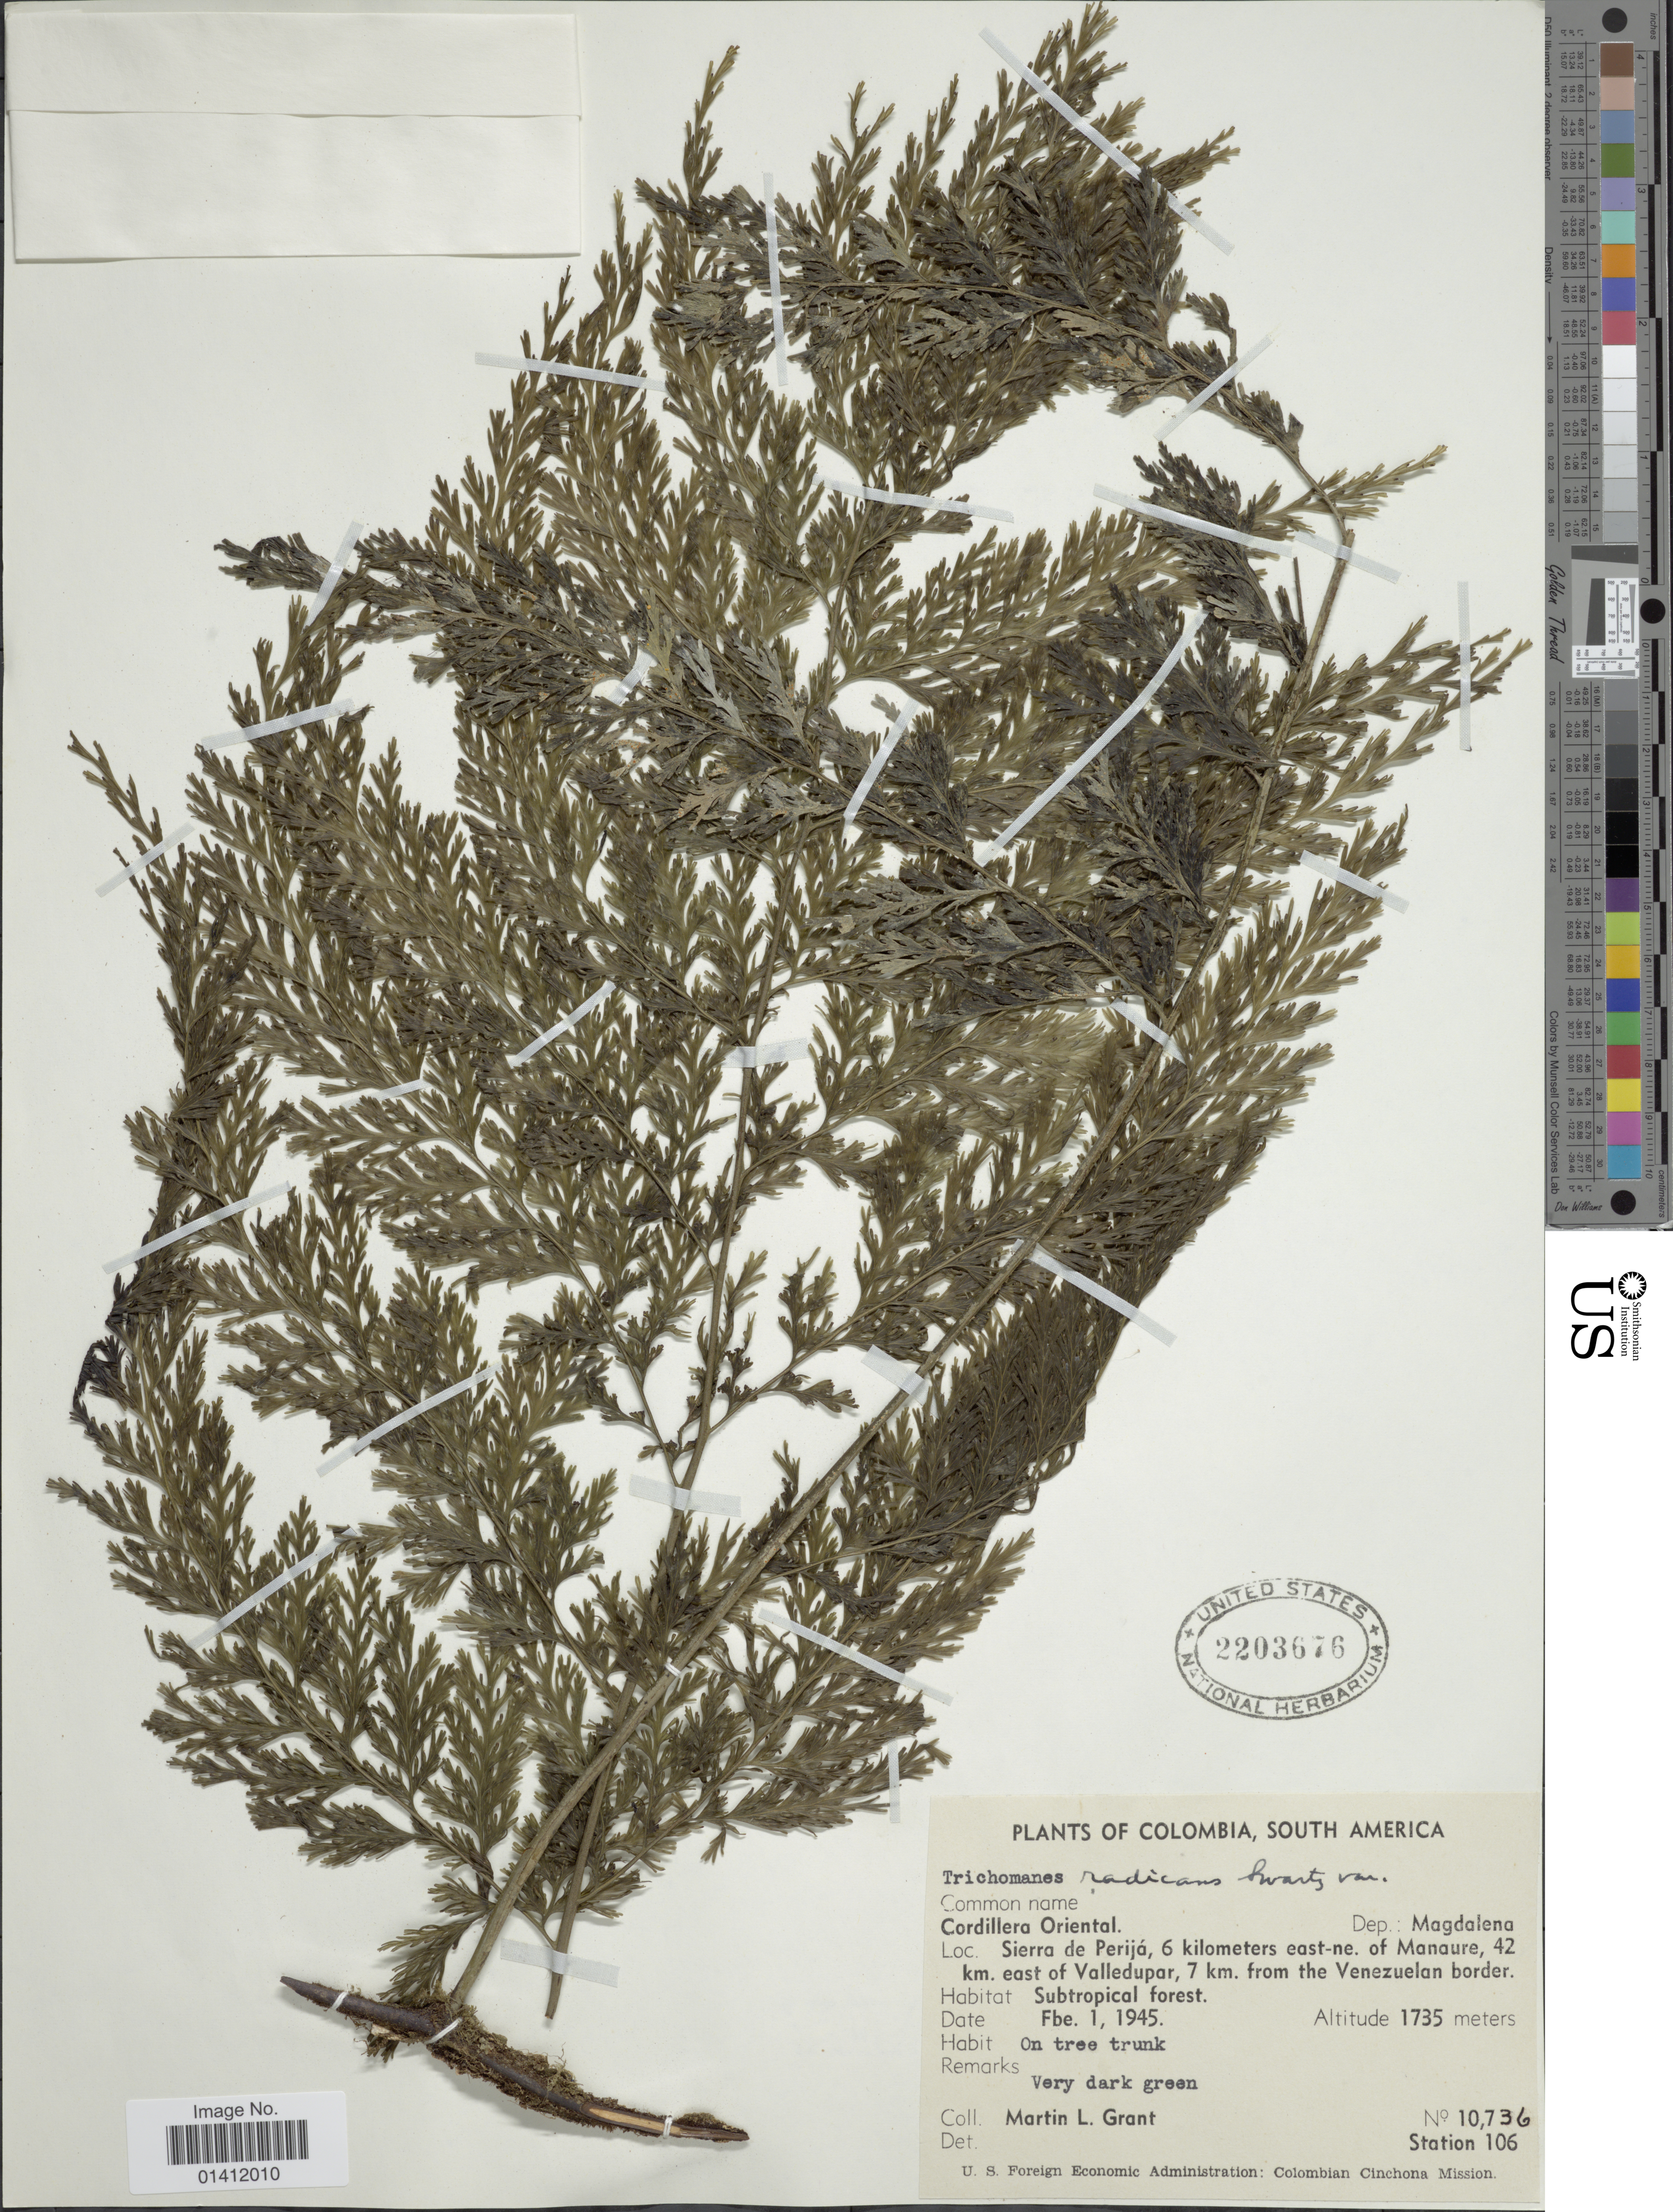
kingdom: Plantae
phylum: Tracheophyta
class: Polypodiopsida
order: Hymenophyllales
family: Hymenophyllaceae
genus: Vandenboschia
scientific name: Vandenboschia radicans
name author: (Sw.) Copel.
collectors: M. L. Grant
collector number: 10736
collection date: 1945-02-01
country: Colombia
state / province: Magdalena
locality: Cordillera Oriental. Sierra de Perija, 6 kilometers east-ne. of Manaure, 42 km. east of Valledupar, 7 km. from the Venezuelan border. station 106.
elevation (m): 1735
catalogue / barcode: US 2203676